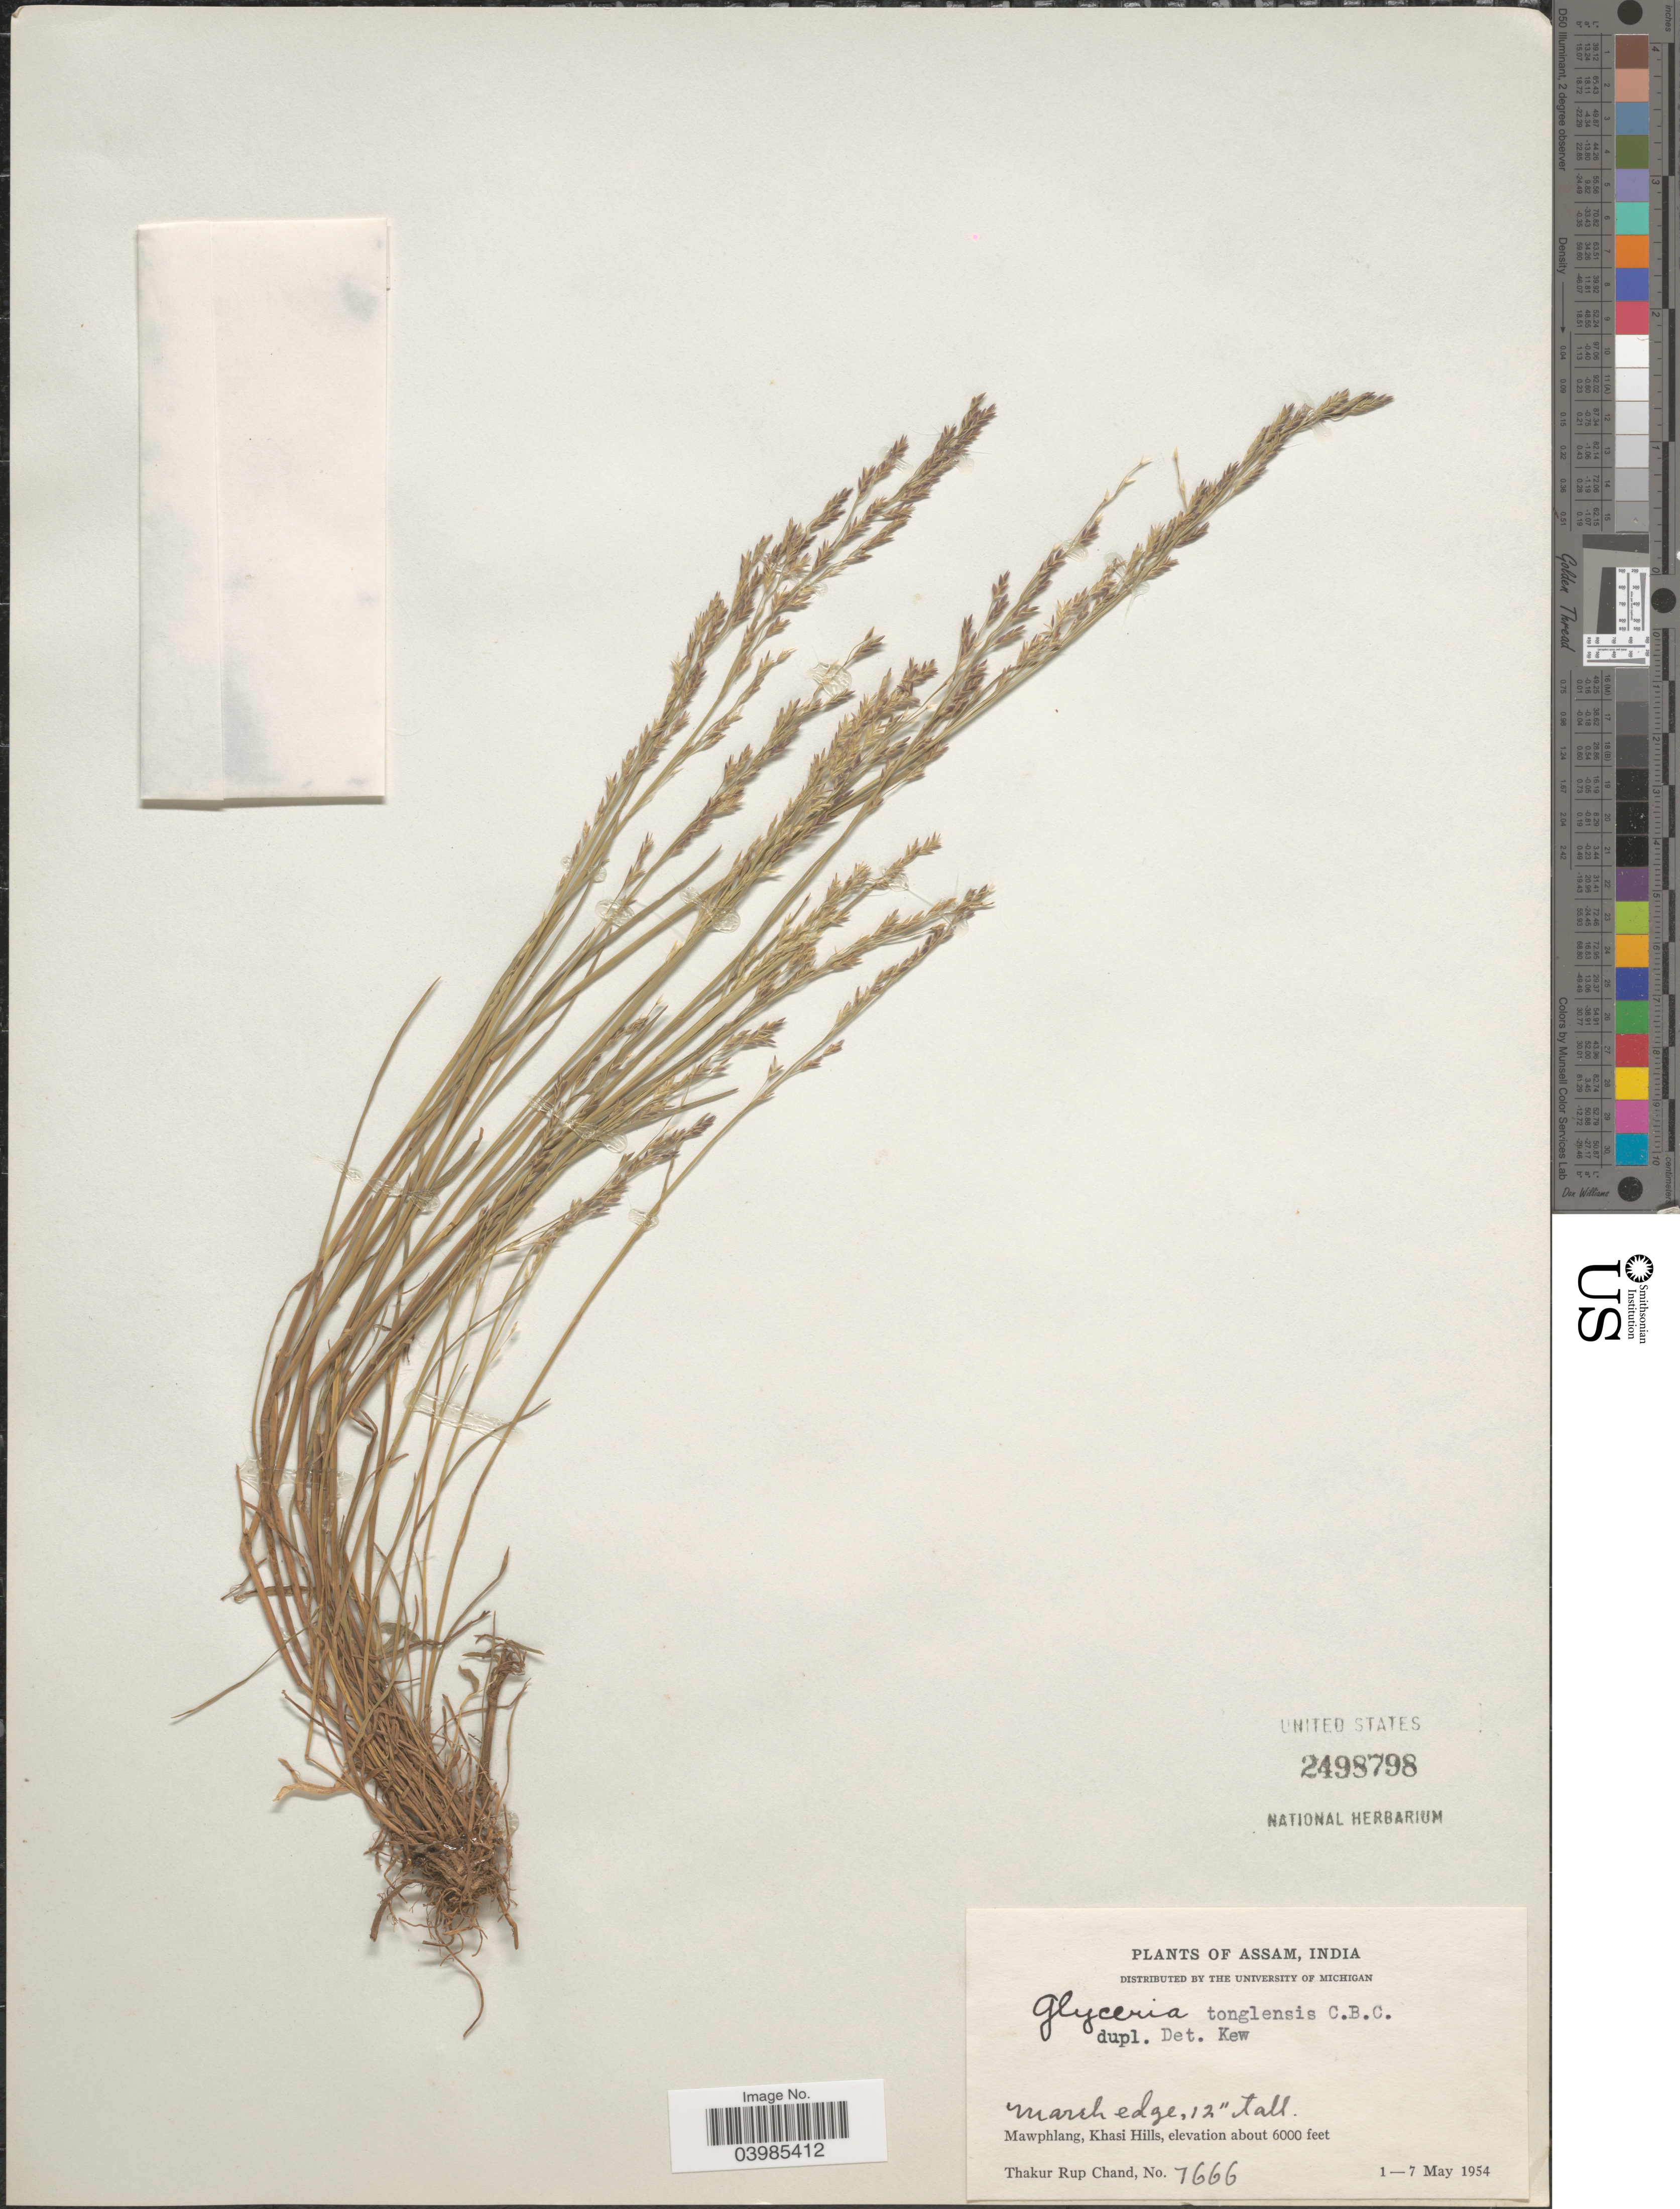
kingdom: Plantae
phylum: Tracheophyta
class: Liliopsida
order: Poales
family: Poaceae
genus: Glyceria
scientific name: Glyceria tonglensis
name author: C.B. Clarke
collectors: T. R. Chand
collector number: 7666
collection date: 1954-05-01/1954-05-07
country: India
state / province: Meghalaya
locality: Mawphlang, Khasi Hills.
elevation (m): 1829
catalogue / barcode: US 2498798